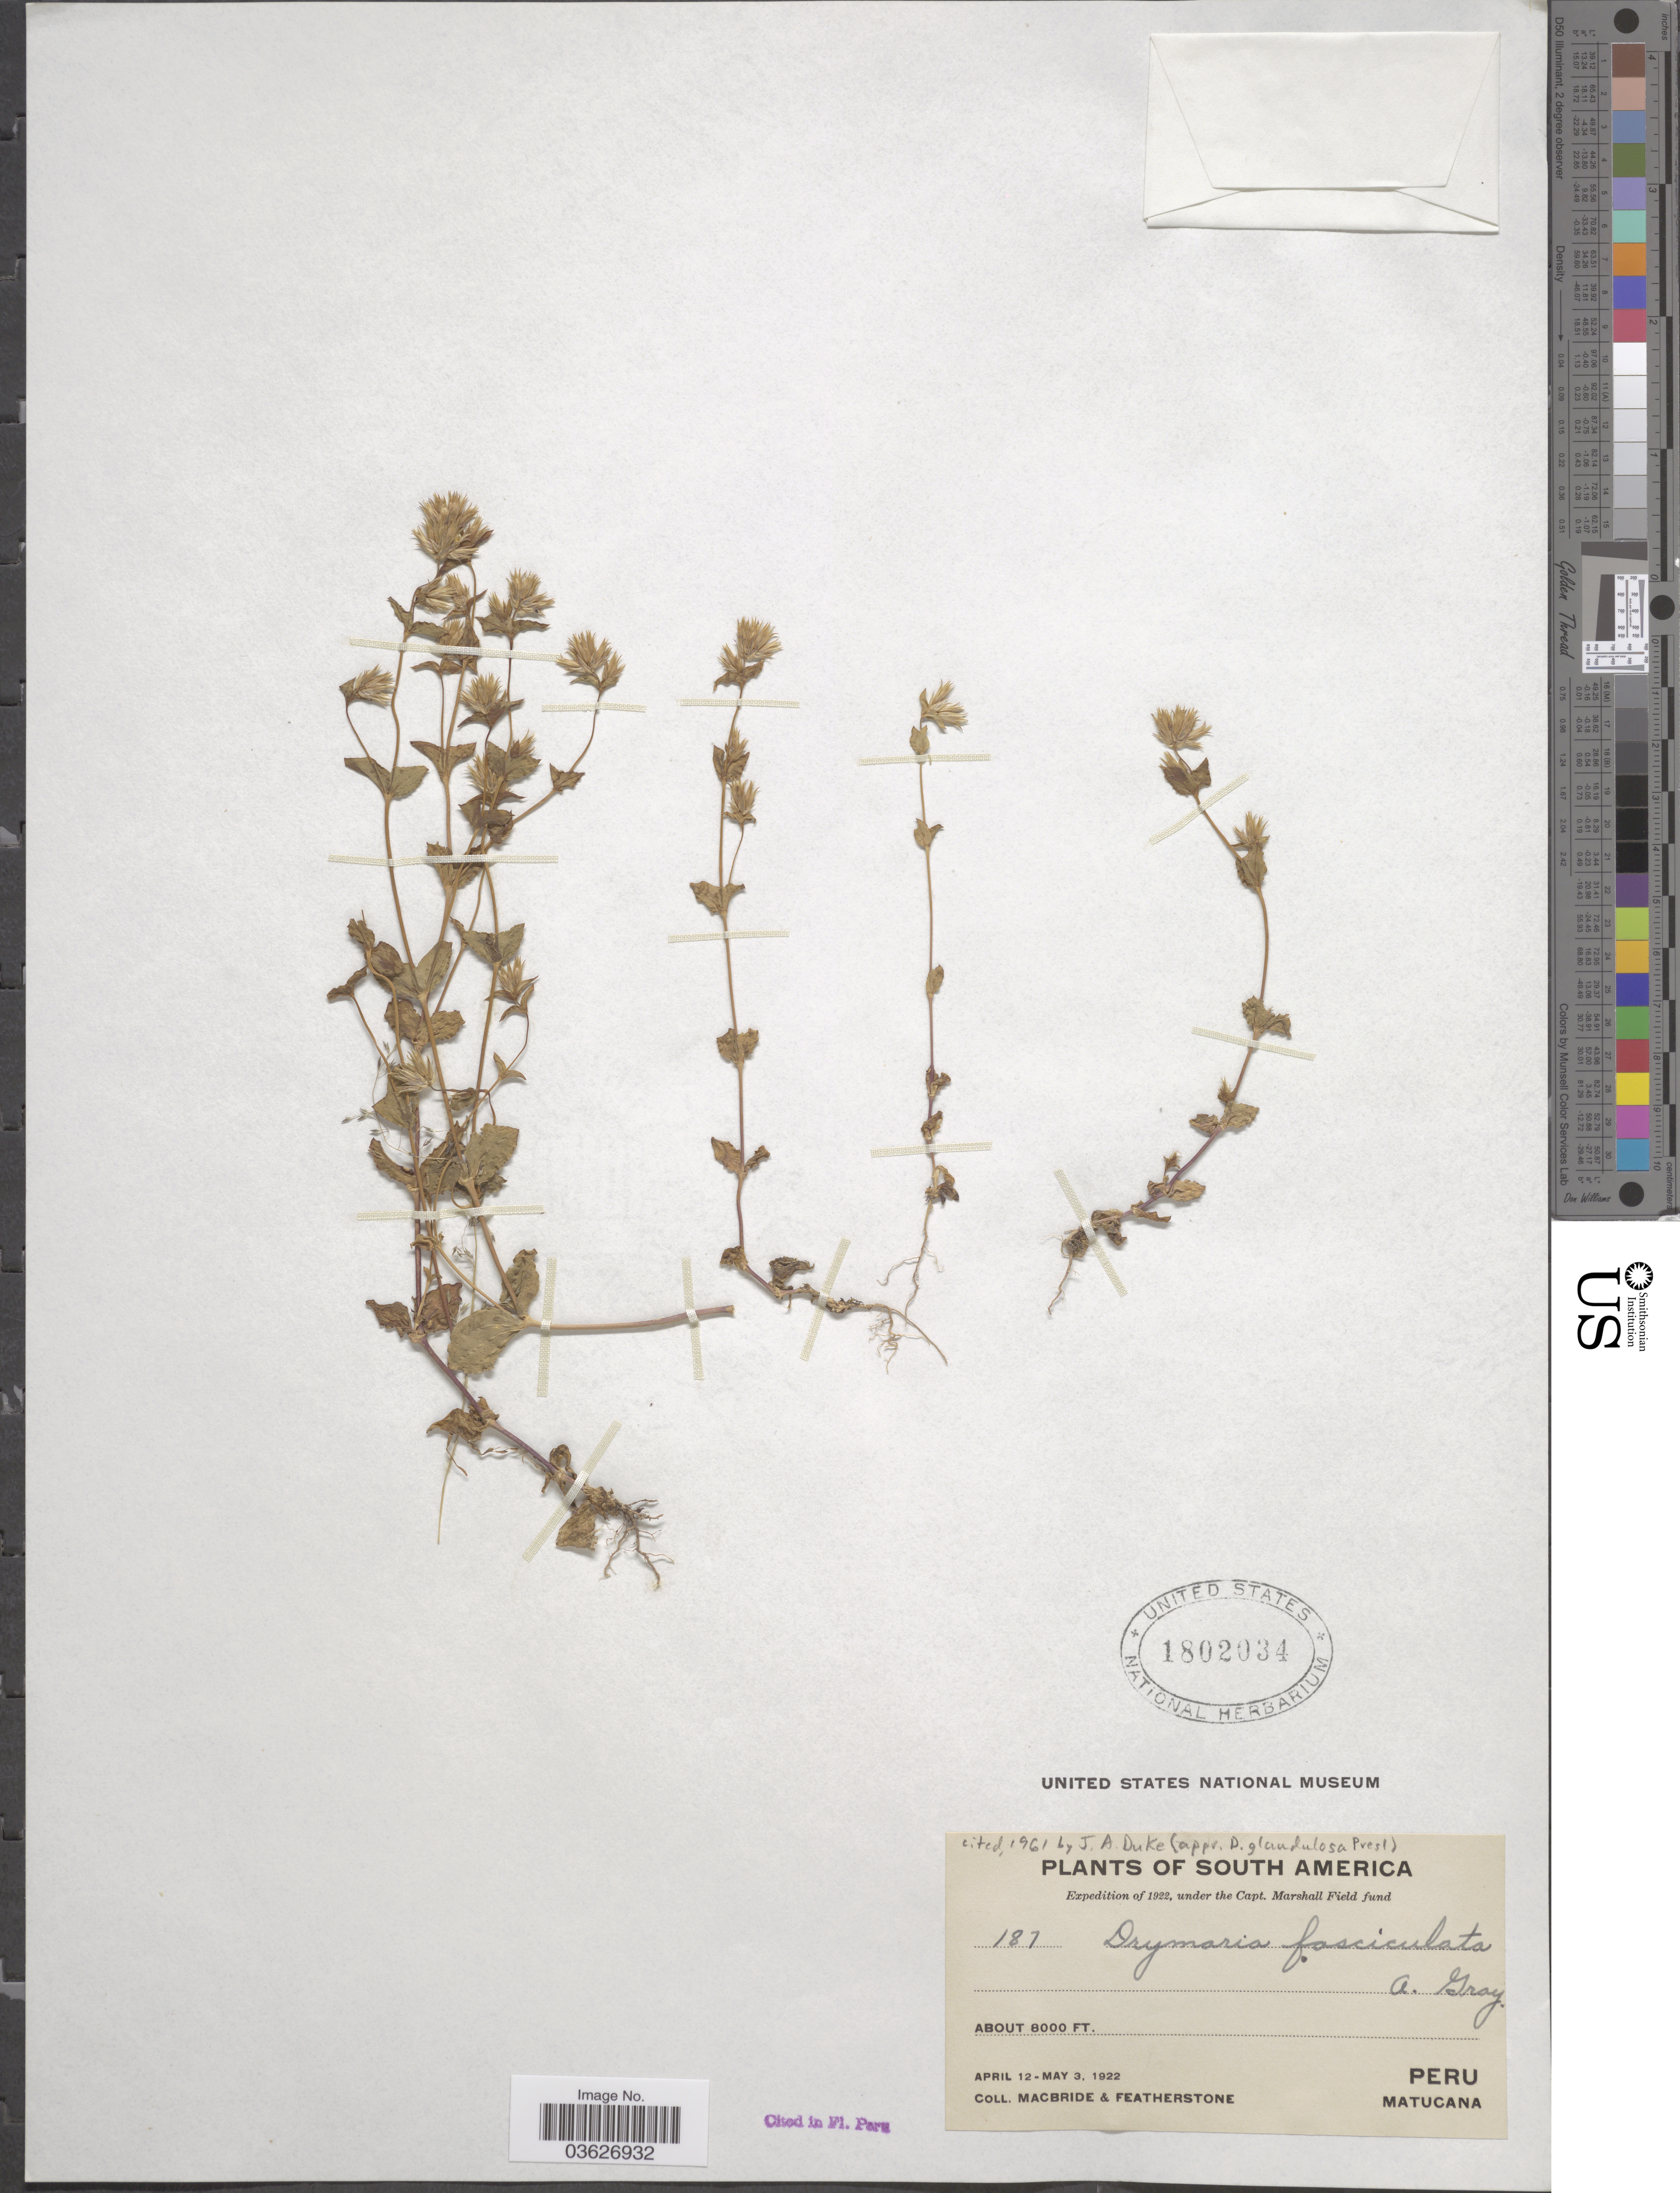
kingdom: Plantae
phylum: Tracheophyta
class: Magnoliopsida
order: Caryophyllales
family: Caryophyllaceae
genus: Drymaria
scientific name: Drymaria fasciculata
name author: A. Gray in Wilkes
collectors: Macbride, -- & -. Featherstone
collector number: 187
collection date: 1922-04-12/1922-05-03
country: Peru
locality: Matucana.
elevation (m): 2438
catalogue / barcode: US 1802034